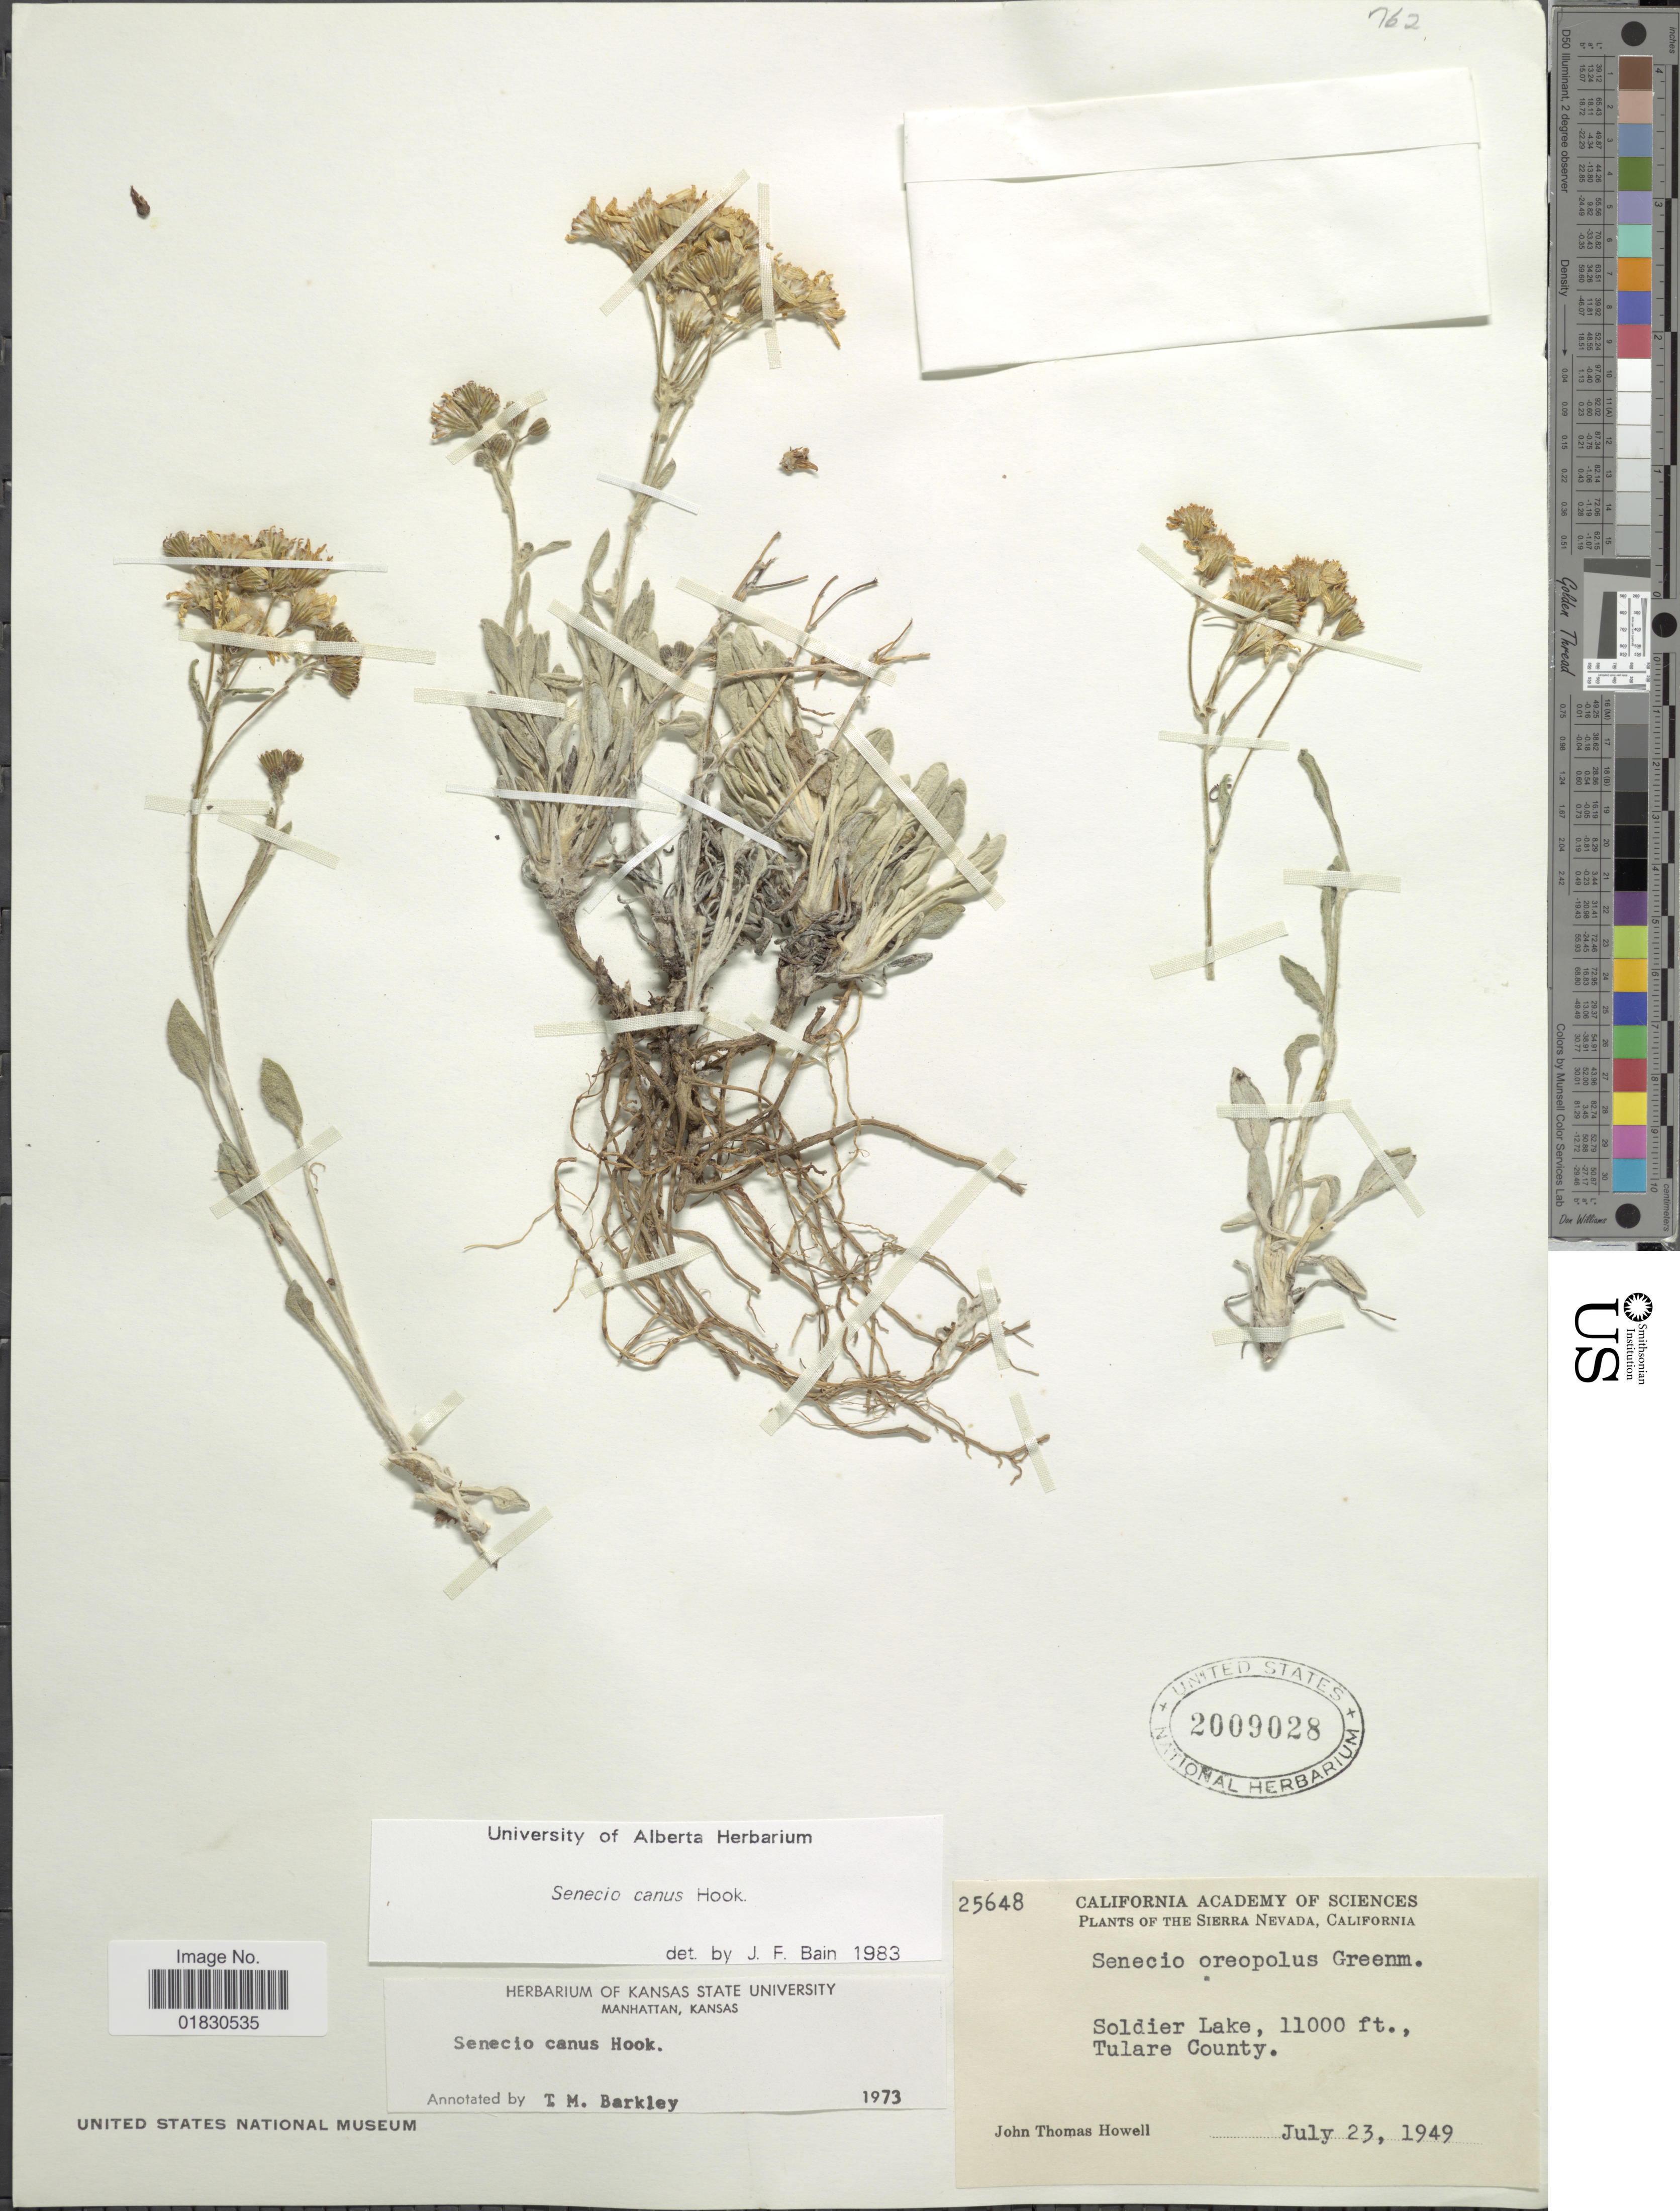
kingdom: Plantae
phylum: Tracheophyta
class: Magnoliopsida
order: Asterales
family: Asteraceae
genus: Packera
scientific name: Packera cana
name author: (Hook.) W.A. Weber & Á. Löve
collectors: J. T. Howell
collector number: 35648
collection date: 1949-07-23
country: United States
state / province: California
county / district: Tulare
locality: The Sierra Nevada, California, Soldier Lake, Tulare County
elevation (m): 3353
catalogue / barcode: US 2009028